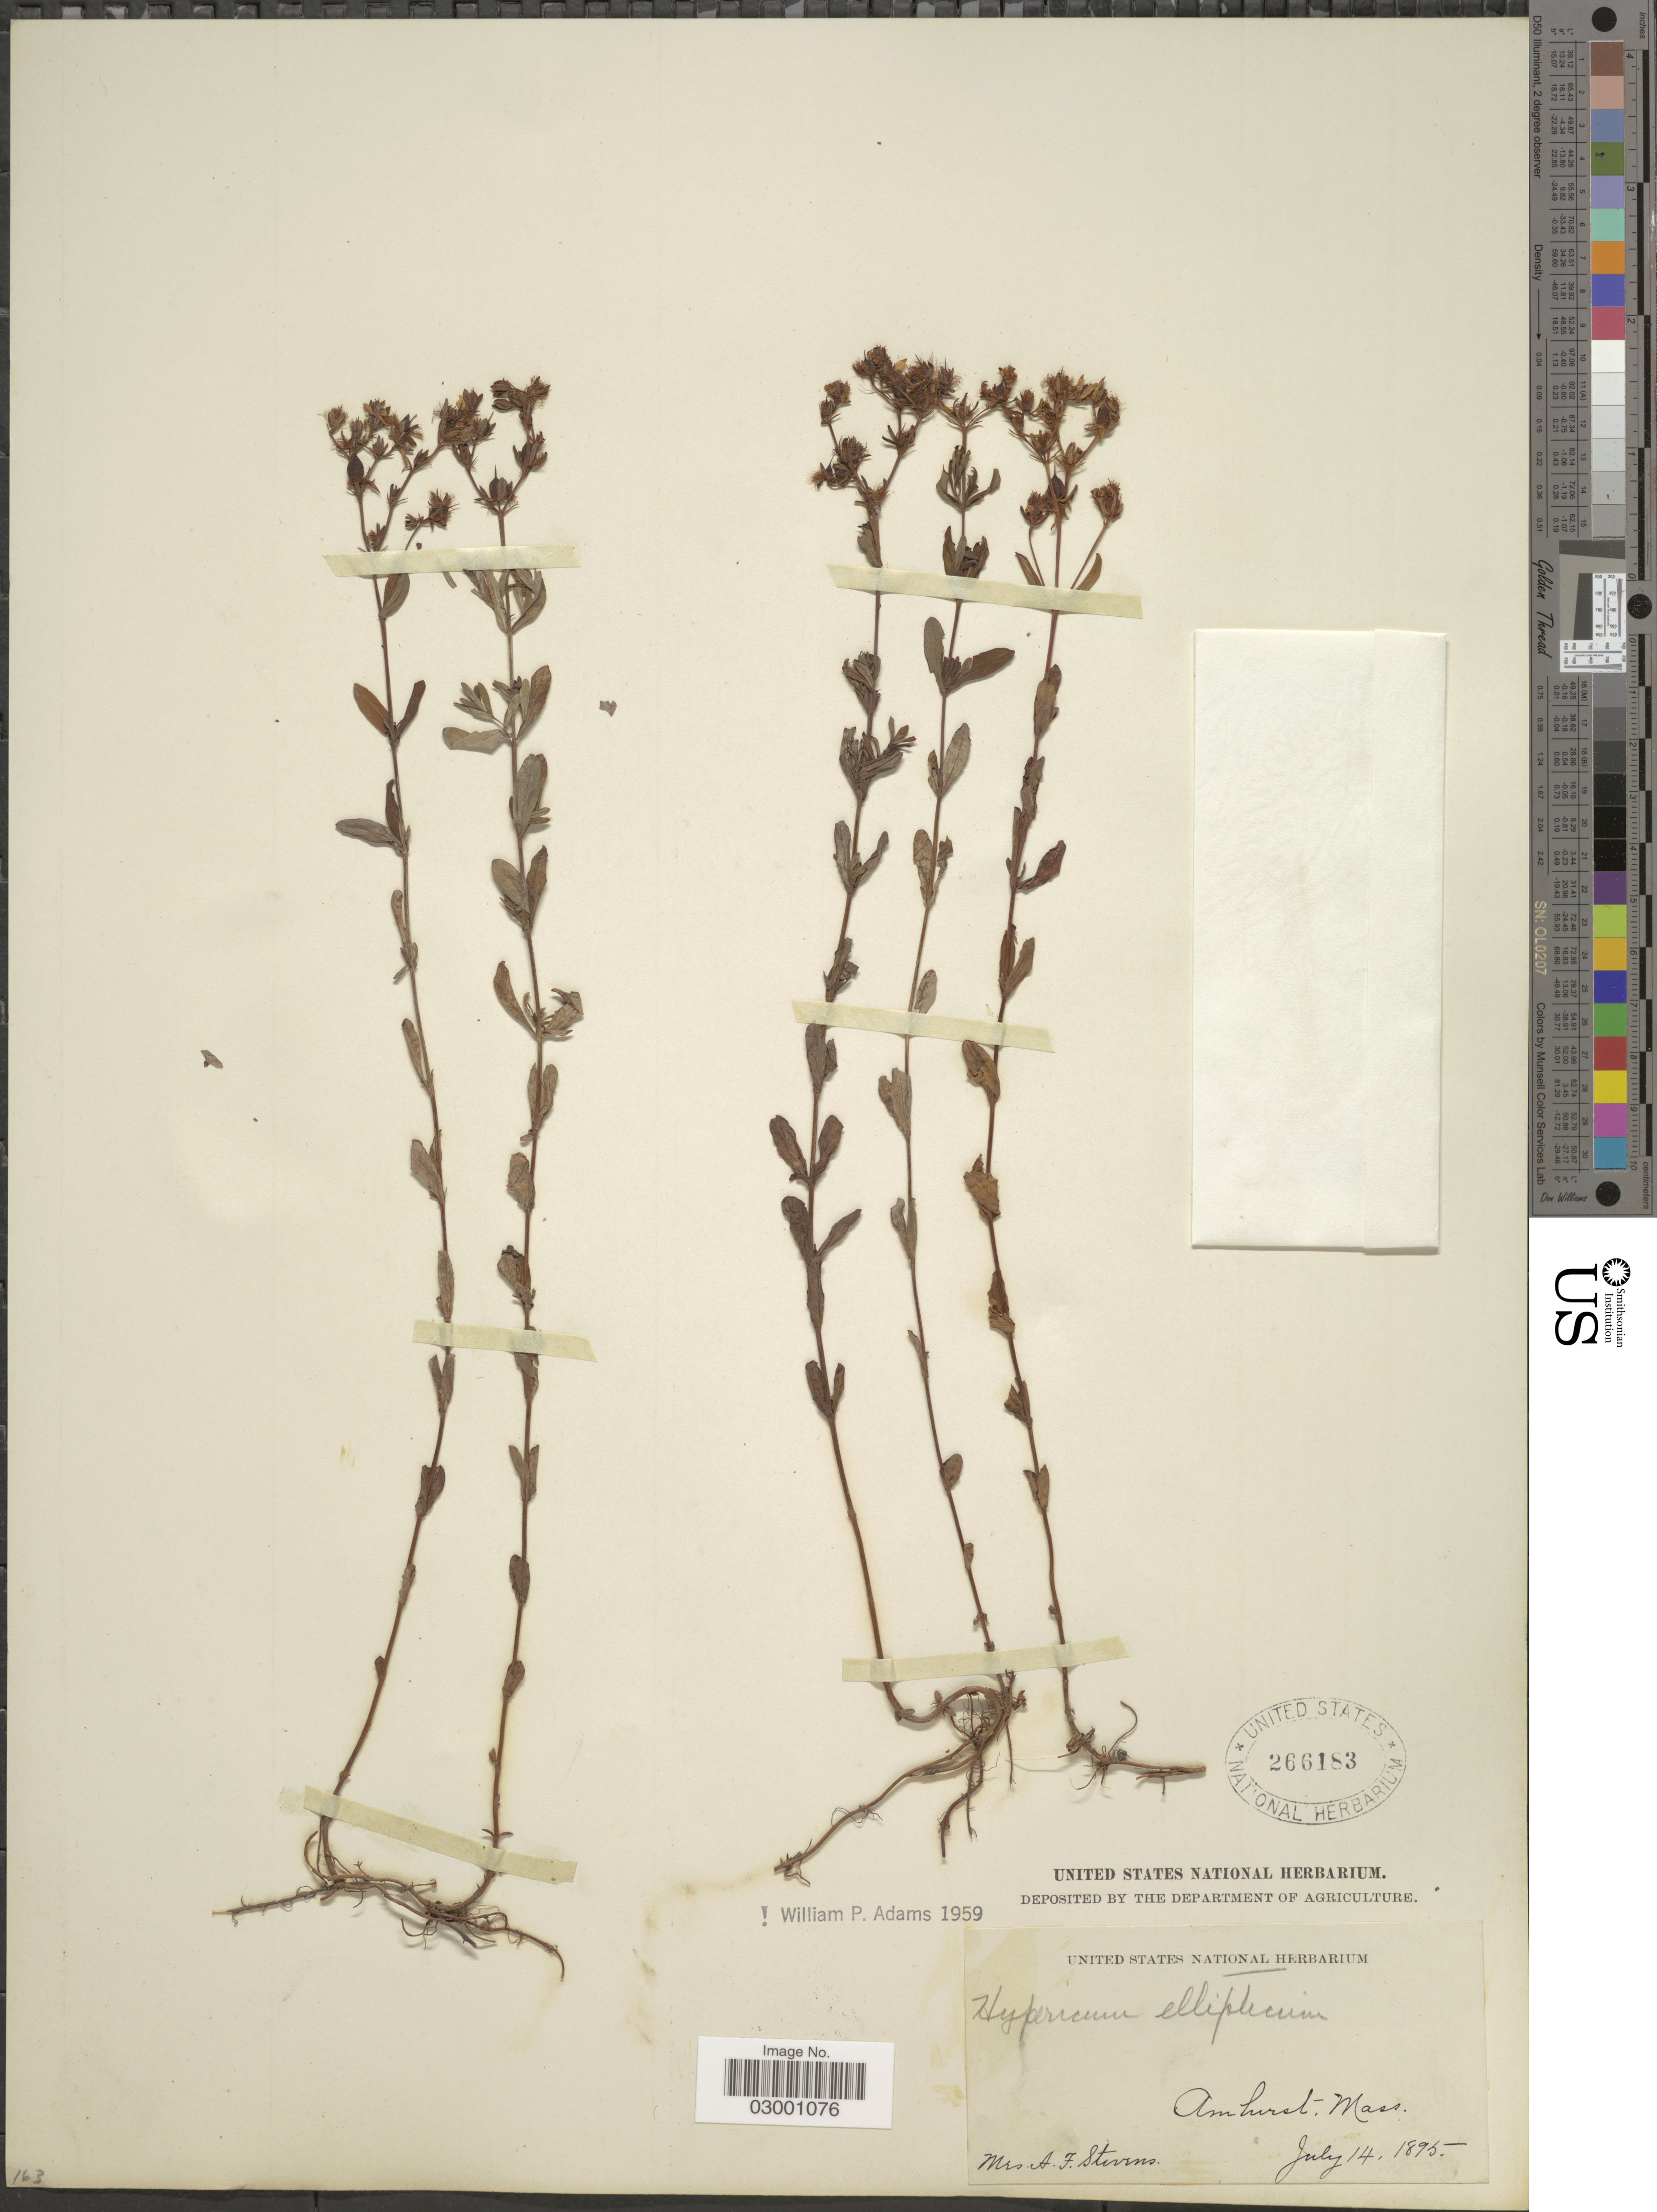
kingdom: Plantae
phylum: Tracheophyta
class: Magnoliopsida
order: Malpighiales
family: Hypericaceae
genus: Hypericum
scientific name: Hypericum ellipticum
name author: Hook.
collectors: A. Stevens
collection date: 1895-07-14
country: United States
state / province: Massachusetts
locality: Amhirst, Mass.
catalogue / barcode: US 266183